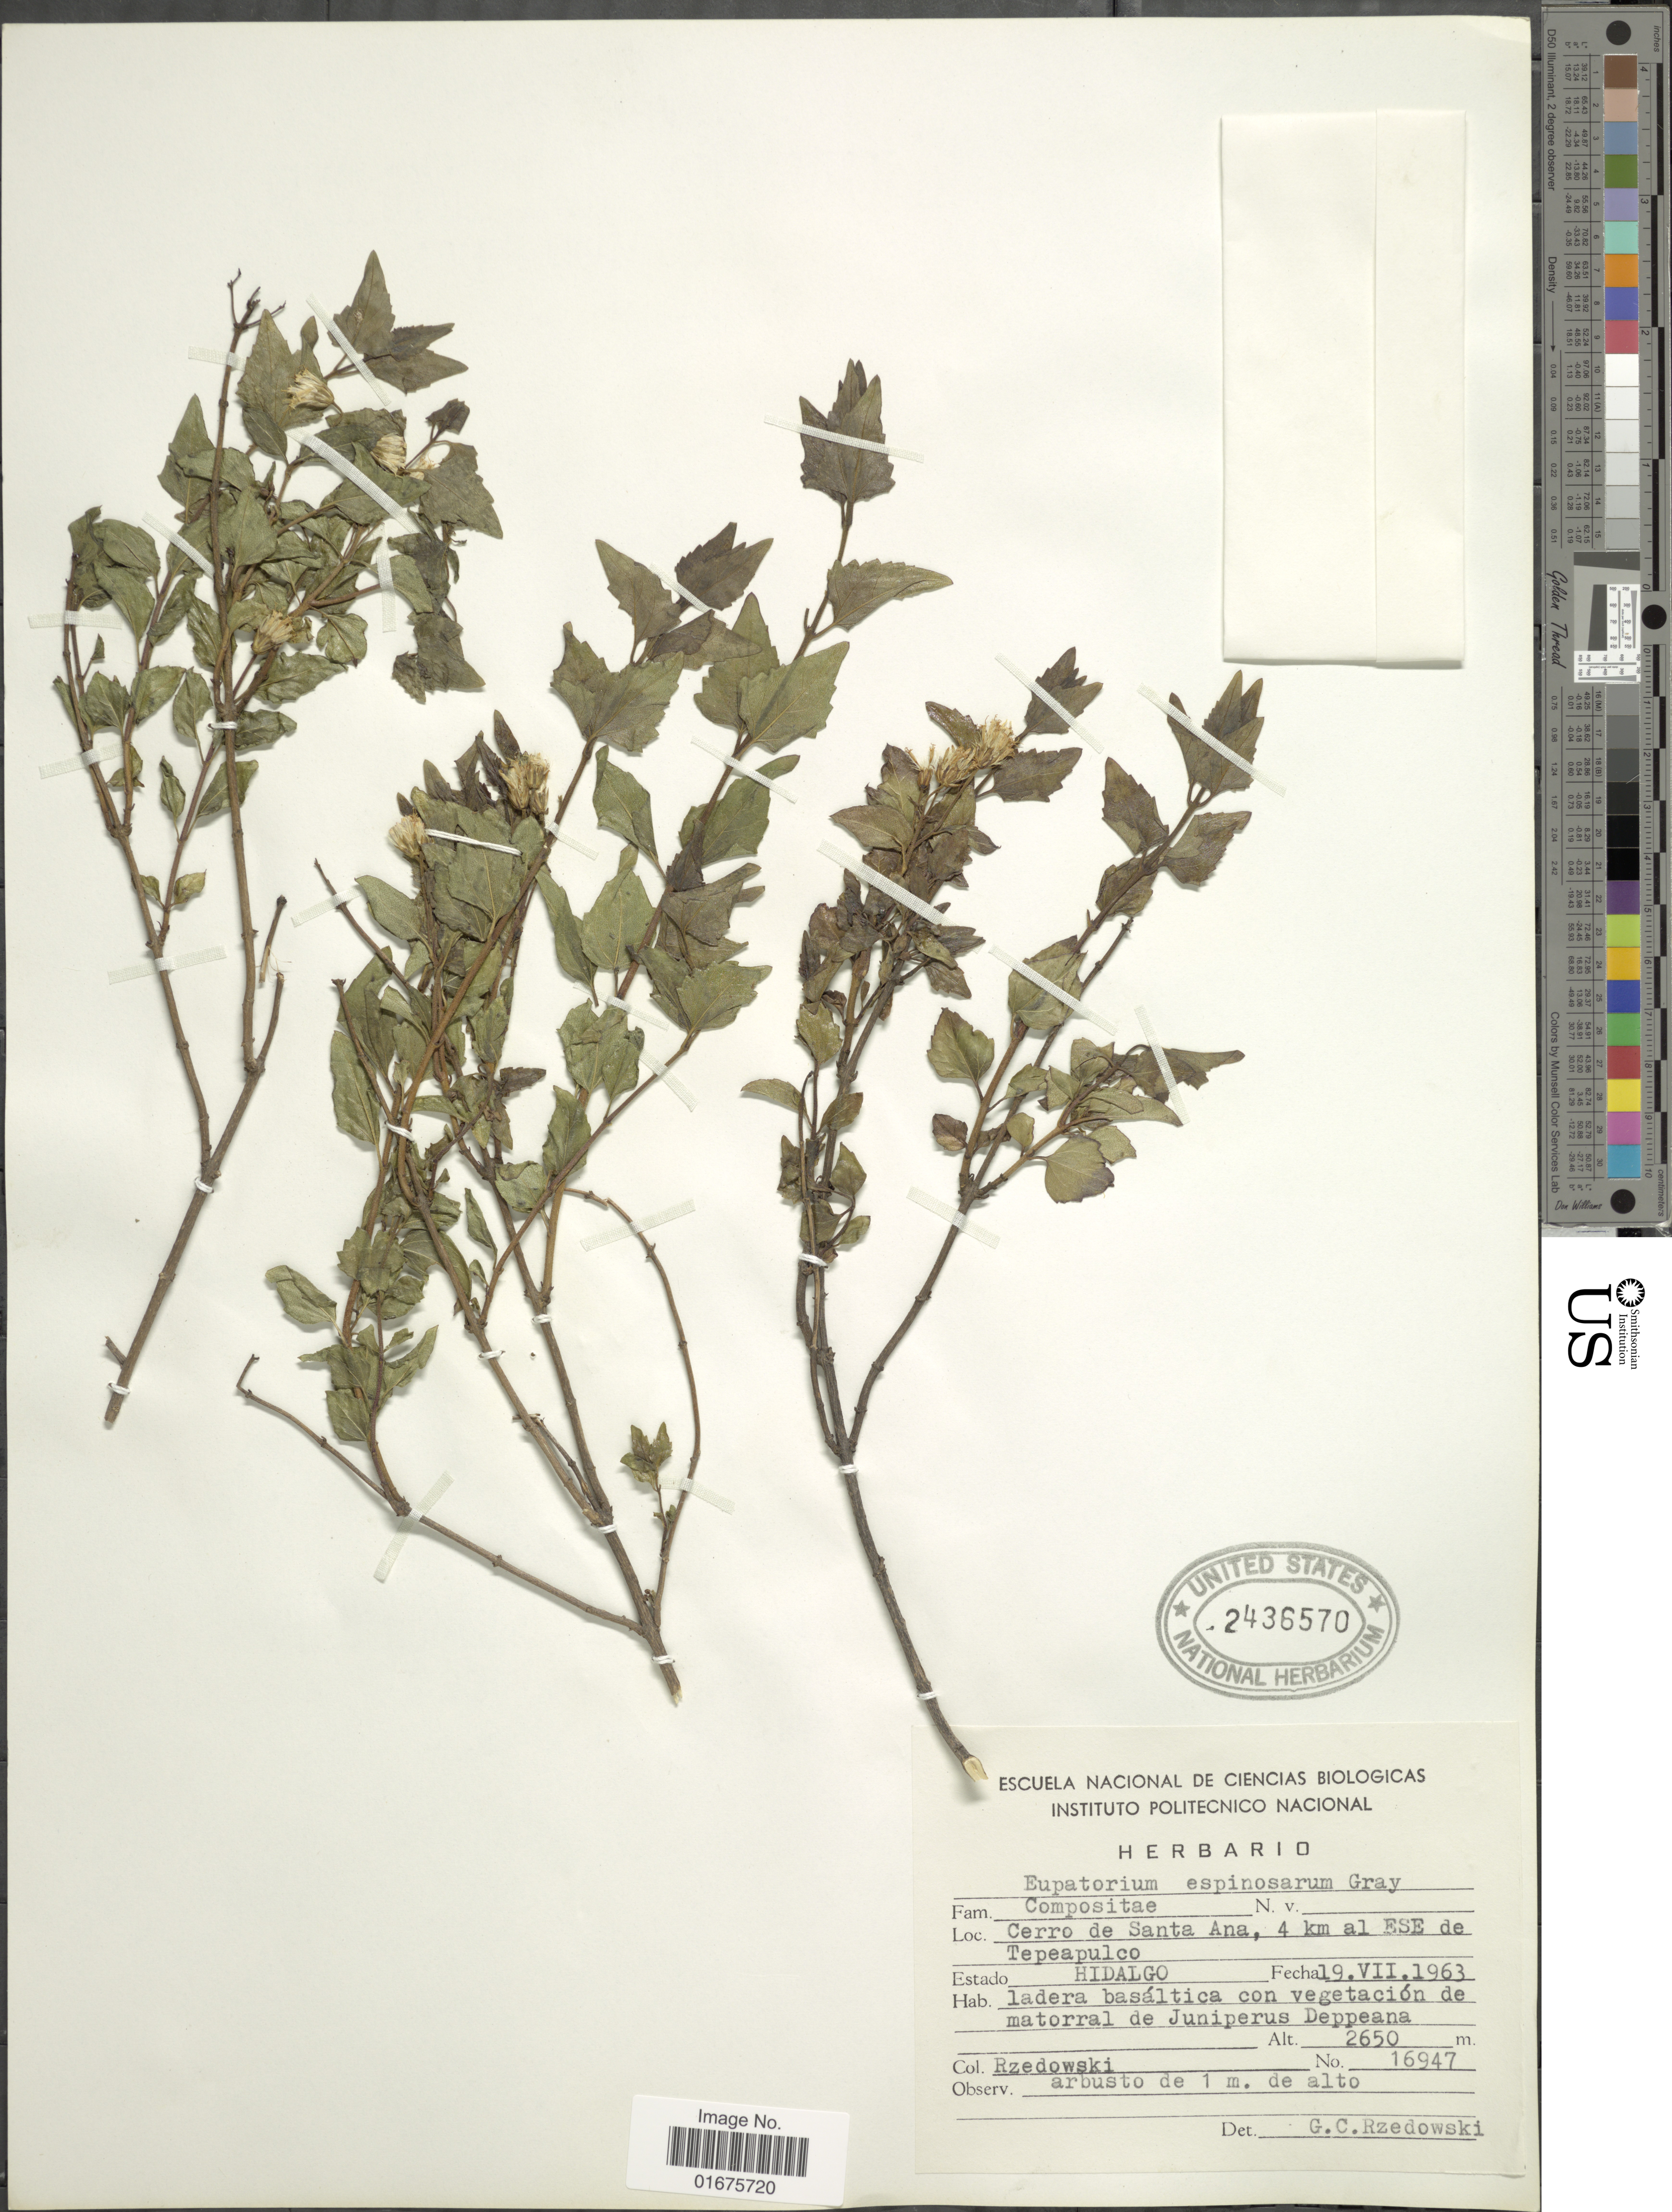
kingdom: Plantae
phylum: Tracheophyta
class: Magnoliopsida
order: Asterales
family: Asteraceae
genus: Ageratina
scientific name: Ageratina espinosarum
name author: (A. Gray) R.M. King & H. Rob.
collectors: Rzedowski, --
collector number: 16947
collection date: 1963-07-19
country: Mexico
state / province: Hidalgo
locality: Cerro de Santa Ana, 4 km al ESE de Tepeapulco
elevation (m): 2650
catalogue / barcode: US 2436570